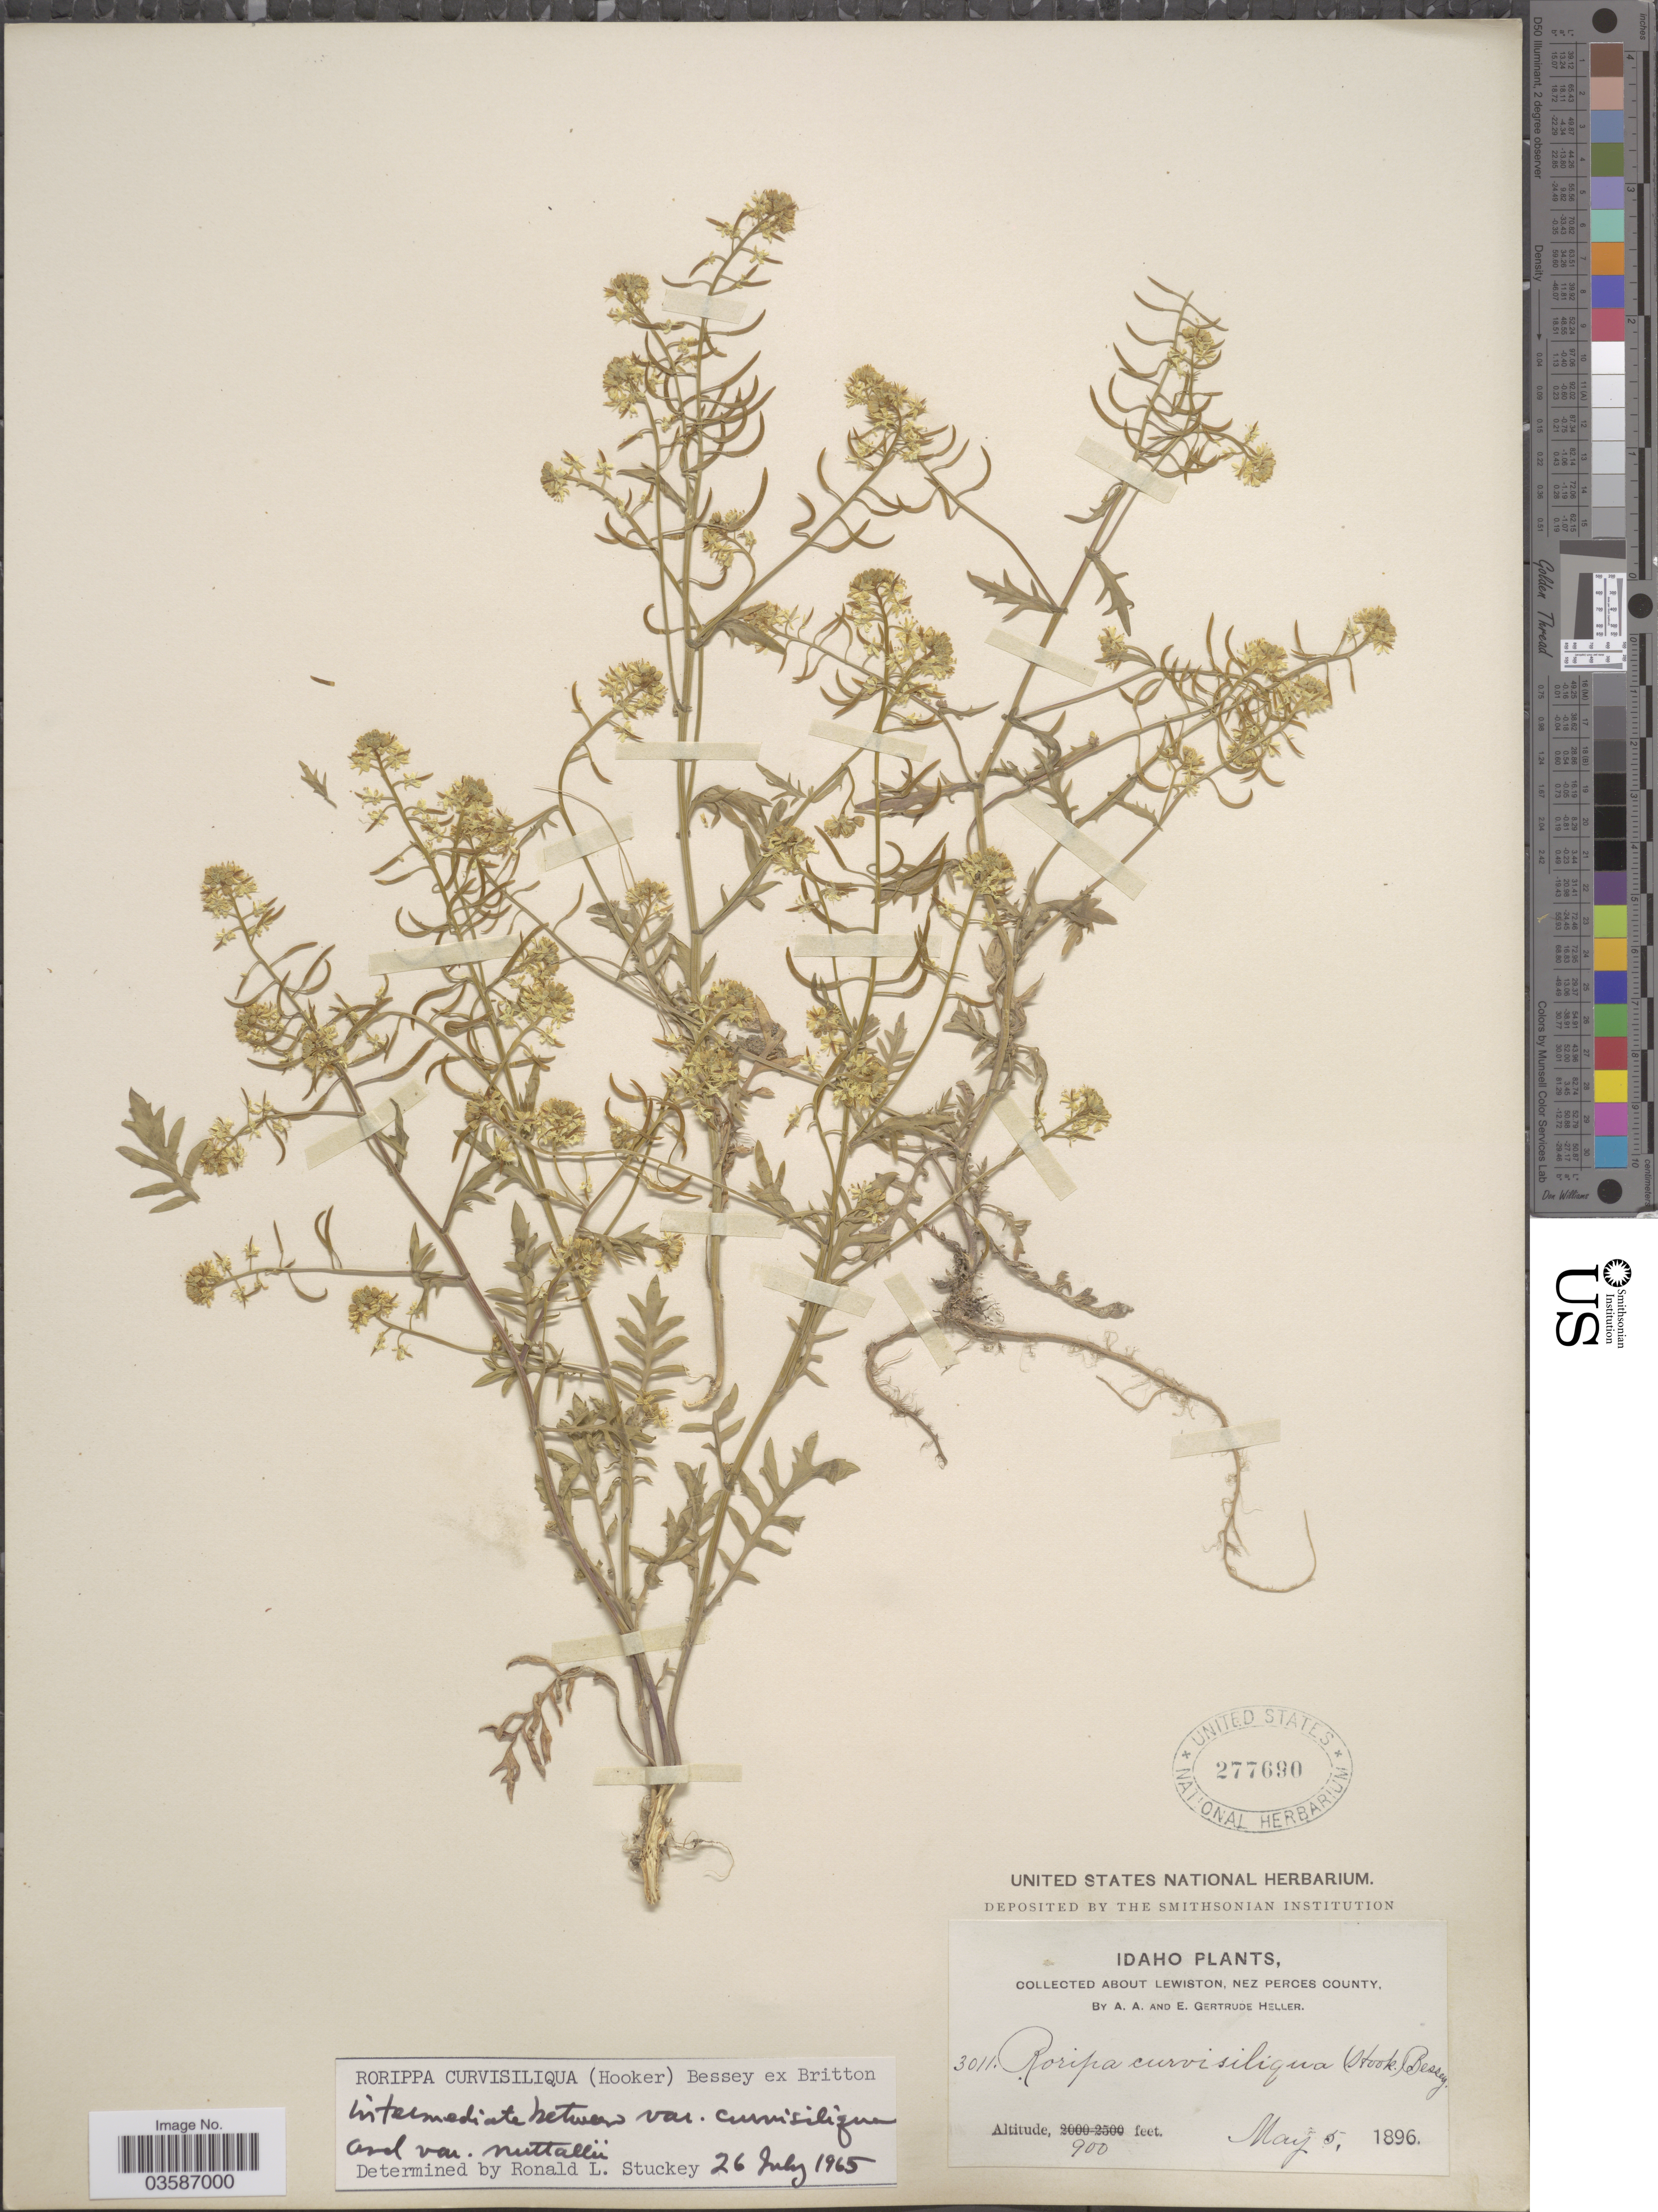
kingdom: Plantae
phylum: Tracheophyta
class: Magnoliopsida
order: Brassicales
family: Brassicaceae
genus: Rorippa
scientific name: Rorippa curvisiliqua var. nuttallii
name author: (S. Watson) Stuckey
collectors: A. A. Heller & E. G. Heller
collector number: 3011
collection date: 1896-05-05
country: United States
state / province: Idaho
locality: About Lewiston, Nez Perces County.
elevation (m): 274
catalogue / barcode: US 277690